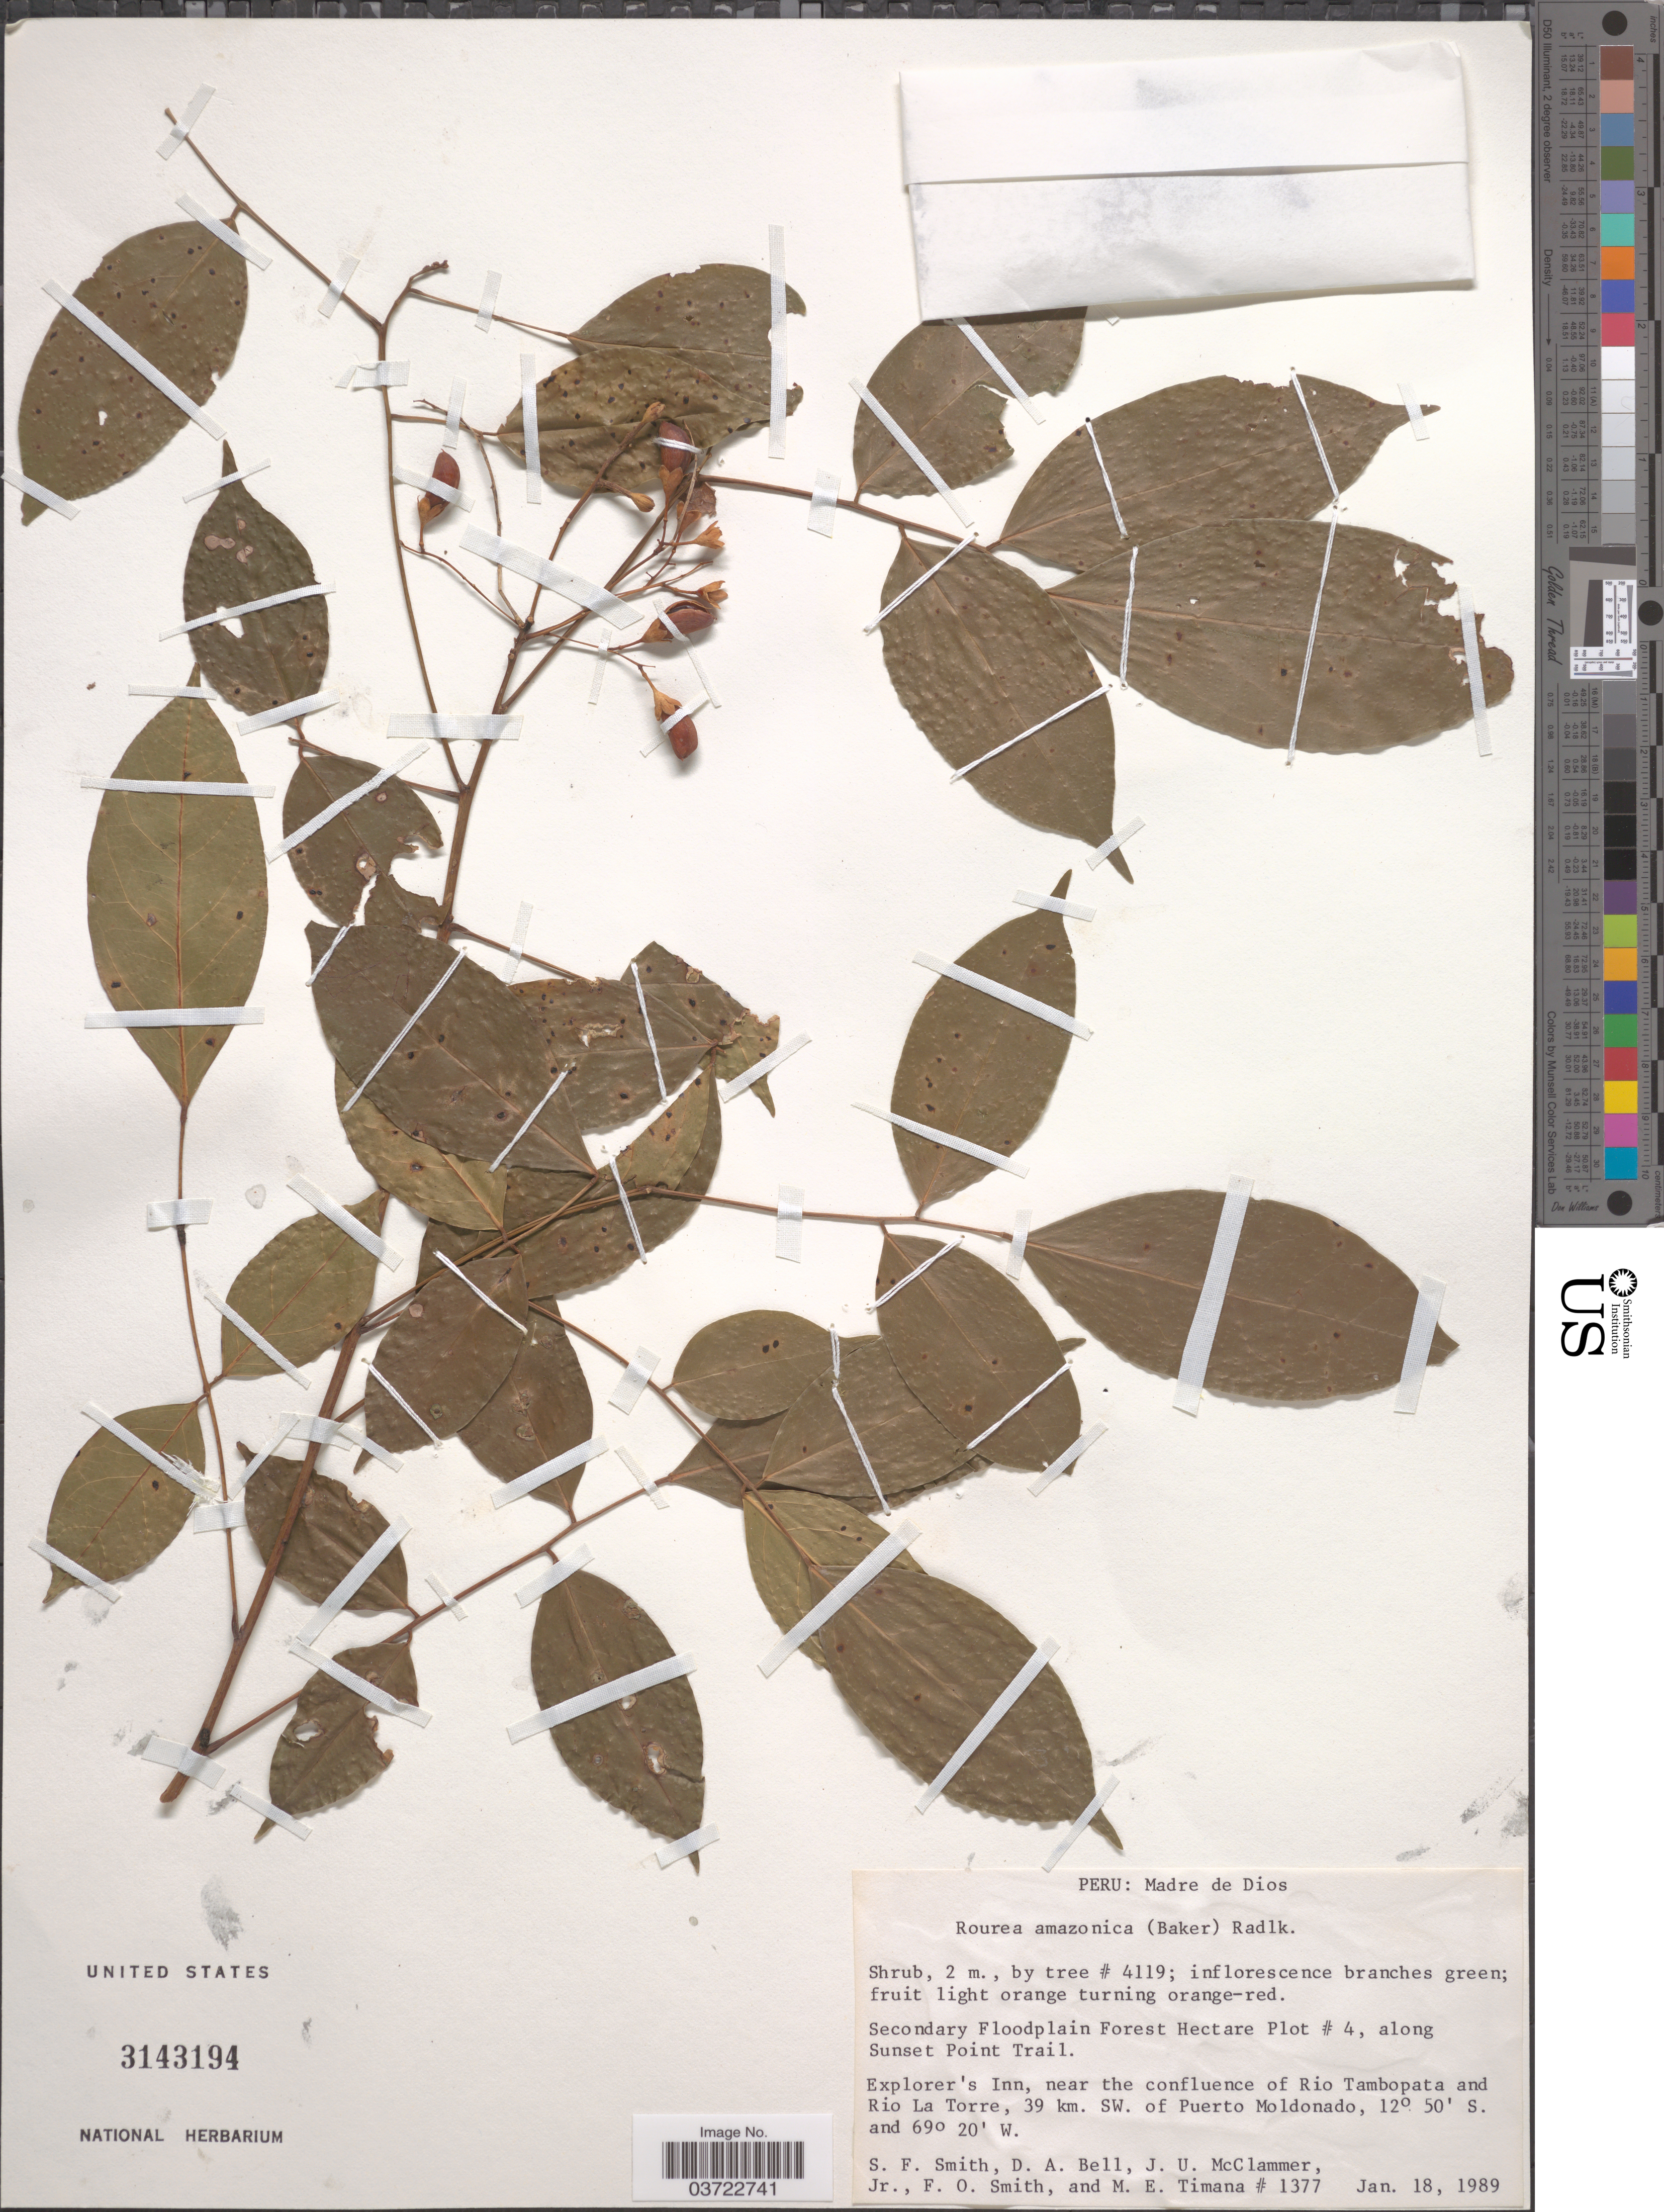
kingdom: Plantae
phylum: Tracheophyta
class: Magnoliopsida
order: Oxalidales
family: Connaraceae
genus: Rourea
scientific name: Rourea amazonica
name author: (Baker) Radlk.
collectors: S.F. Smith, D. A. Bell, J. McClammer Jr. & F. Smith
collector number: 1377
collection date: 1989-01-18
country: Peru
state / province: Madre de Dios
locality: Secondary Floodplain Forest Hectare Plot #4, along Sunset Point Trail. Explorer's Inn, near the confluence of Rio Tambopata and Rio La Torre, 39 km. SW. of Puerto Moldonado.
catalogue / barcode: US 3143194